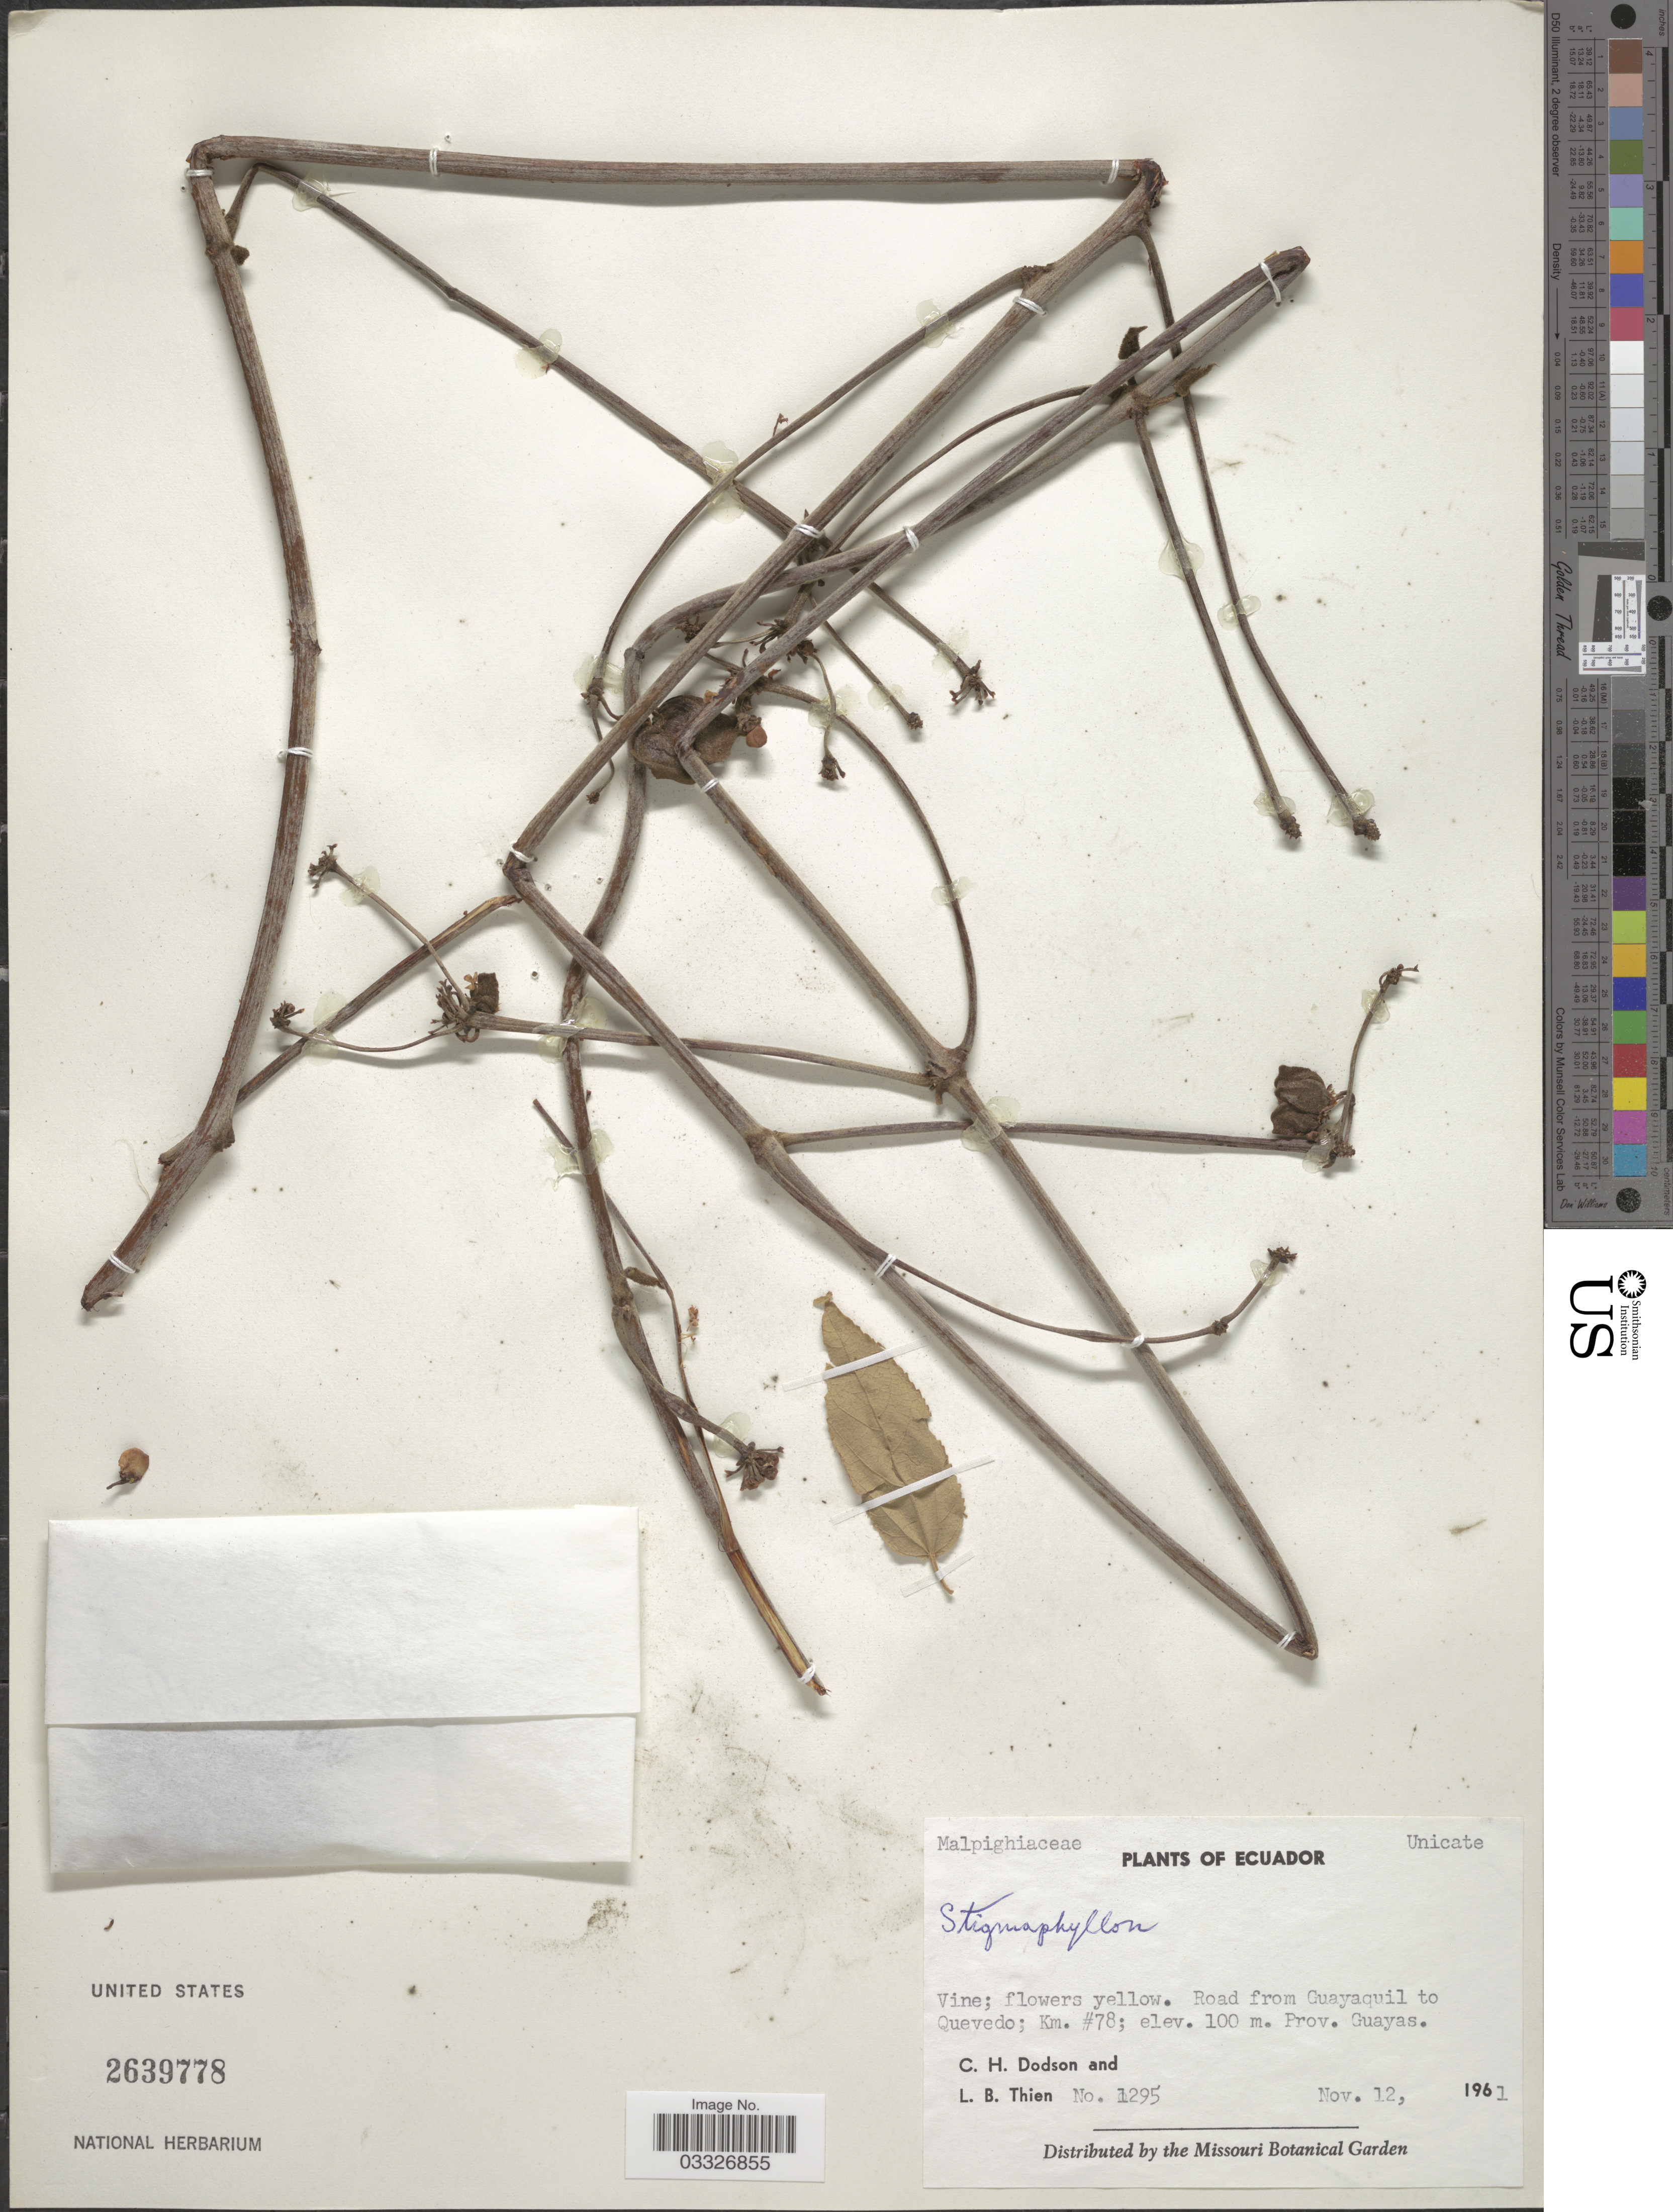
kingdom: Plantae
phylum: Tracheophyta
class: Magnoliopsida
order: Malpighiales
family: Malpighiaceae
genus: Stigmaphyllon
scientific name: Stigmaphyllon sp.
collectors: C. H. Dodson & L. Thien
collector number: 1295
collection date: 1961-11-12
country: Ecuador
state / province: Guayas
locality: Road from Guayaquil to Quevedo; Km. #78.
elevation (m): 100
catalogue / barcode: US 2639778